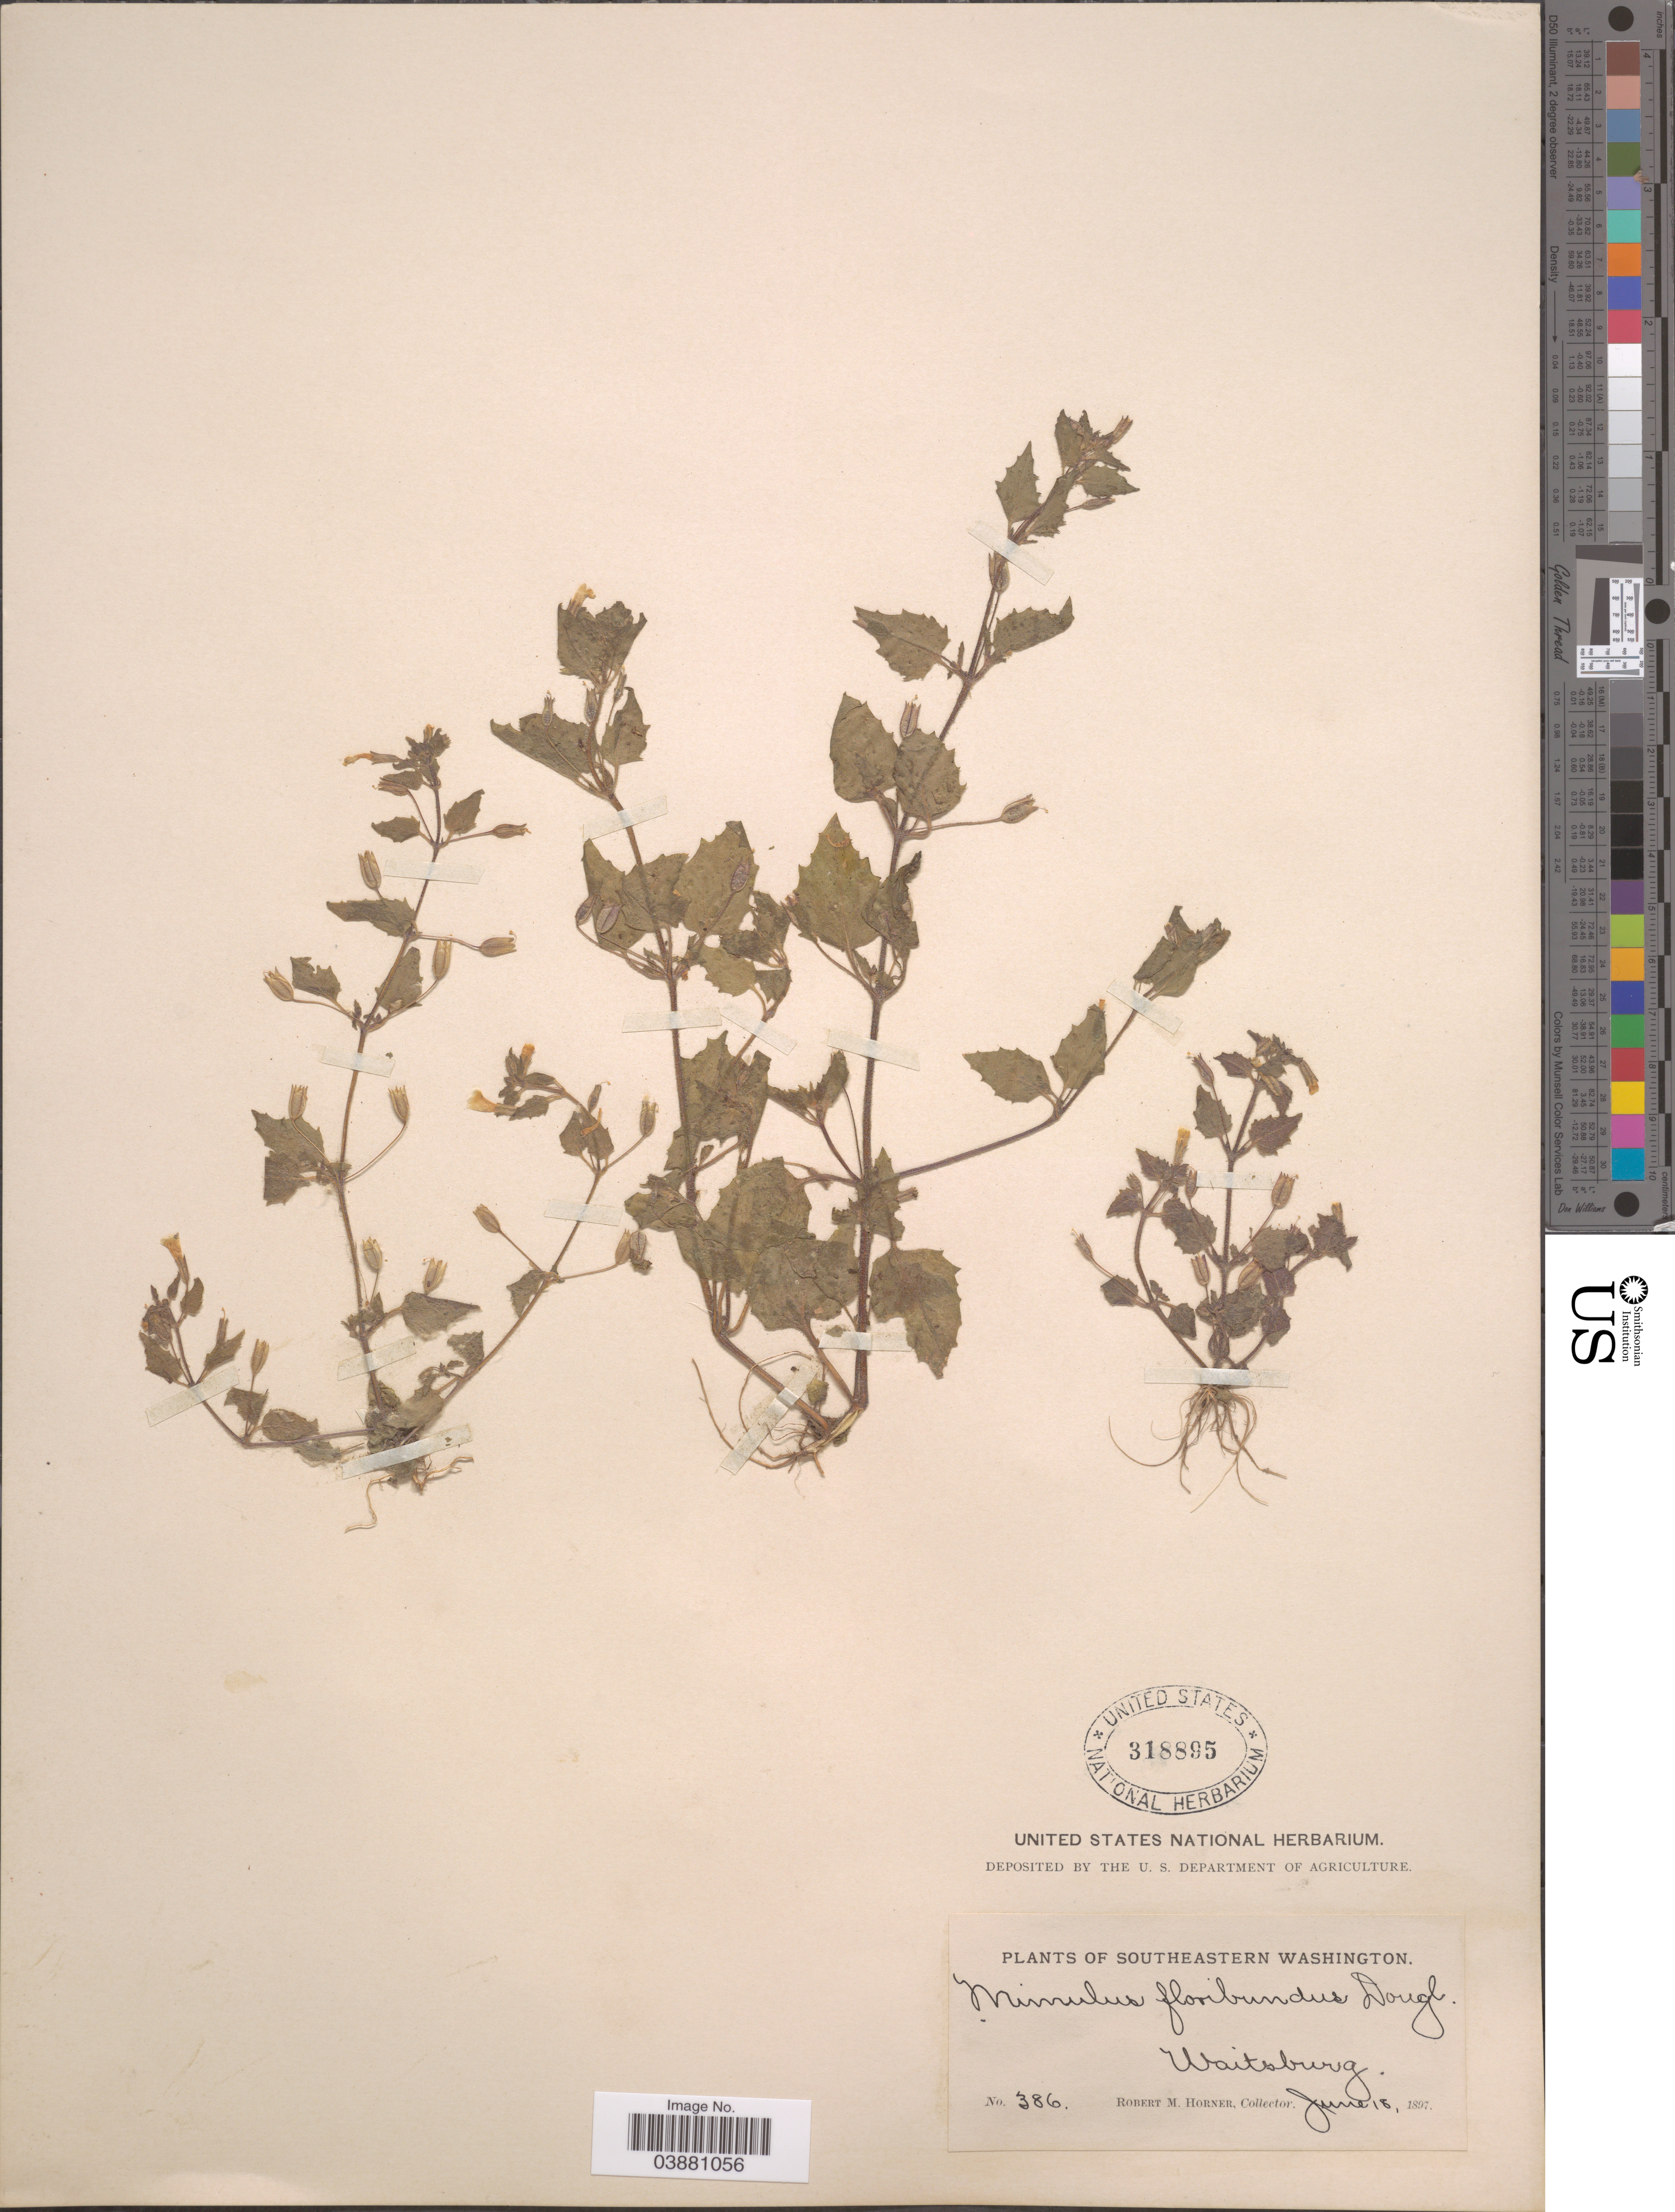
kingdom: Plantae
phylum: Tracheophyta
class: Magnoliopsida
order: Lamiales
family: Phrymaceae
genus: Mimulus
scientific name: Mimulus floribundus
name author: Douglas ex Lindl.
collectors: R. Horner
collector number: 386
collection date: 1897-06-18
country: United States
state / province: Washington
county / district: Walla Walla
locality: Southeastern Washington. Waitsburg.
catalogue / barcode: US 318895